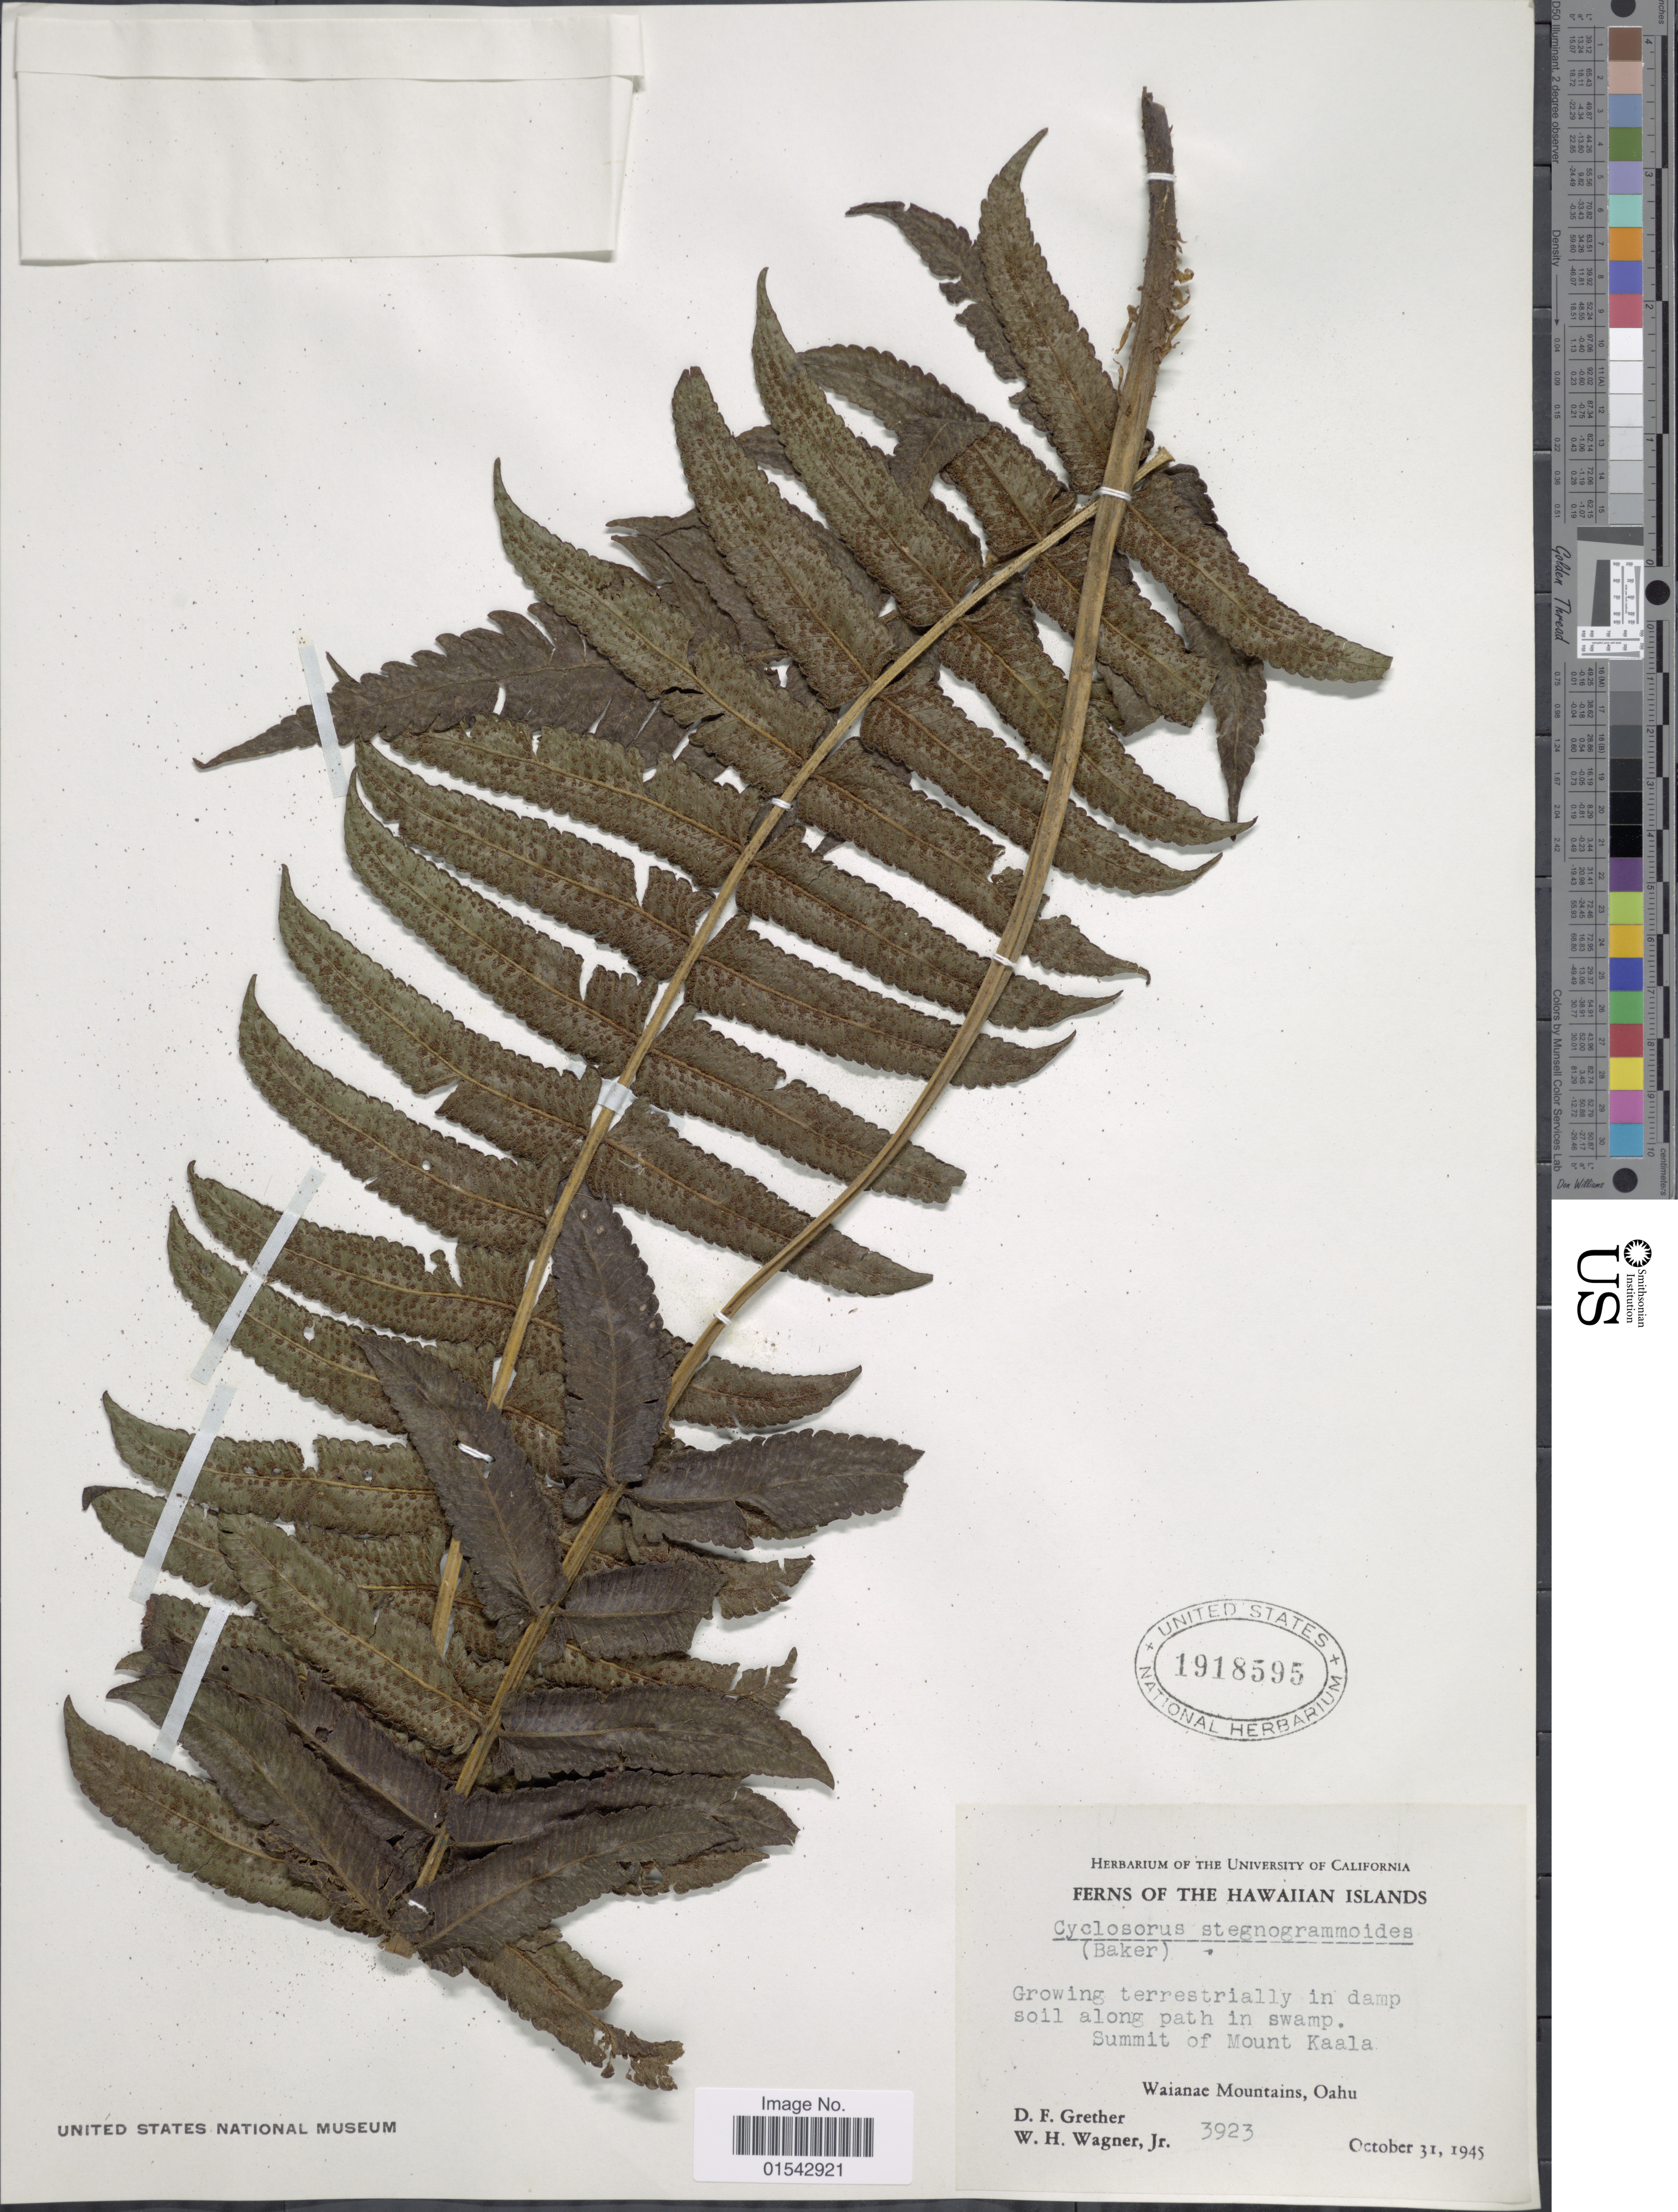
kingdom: Plantae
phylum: Tracheophyta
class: Polypodiopsida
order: Polypodiales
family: Thelypteridaceae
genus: Cyclosorus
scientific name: Cyclosorus sandwicensis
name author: Copel.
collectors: D. F. Grether & W. H. Wagner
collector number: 3923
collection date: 1945-10-31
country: United States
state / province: Hawaii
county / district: Honolulu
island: Oahu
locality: Hawaii, Summit of Mount Kaala, Waianae Mountains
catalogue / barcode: US 1918595